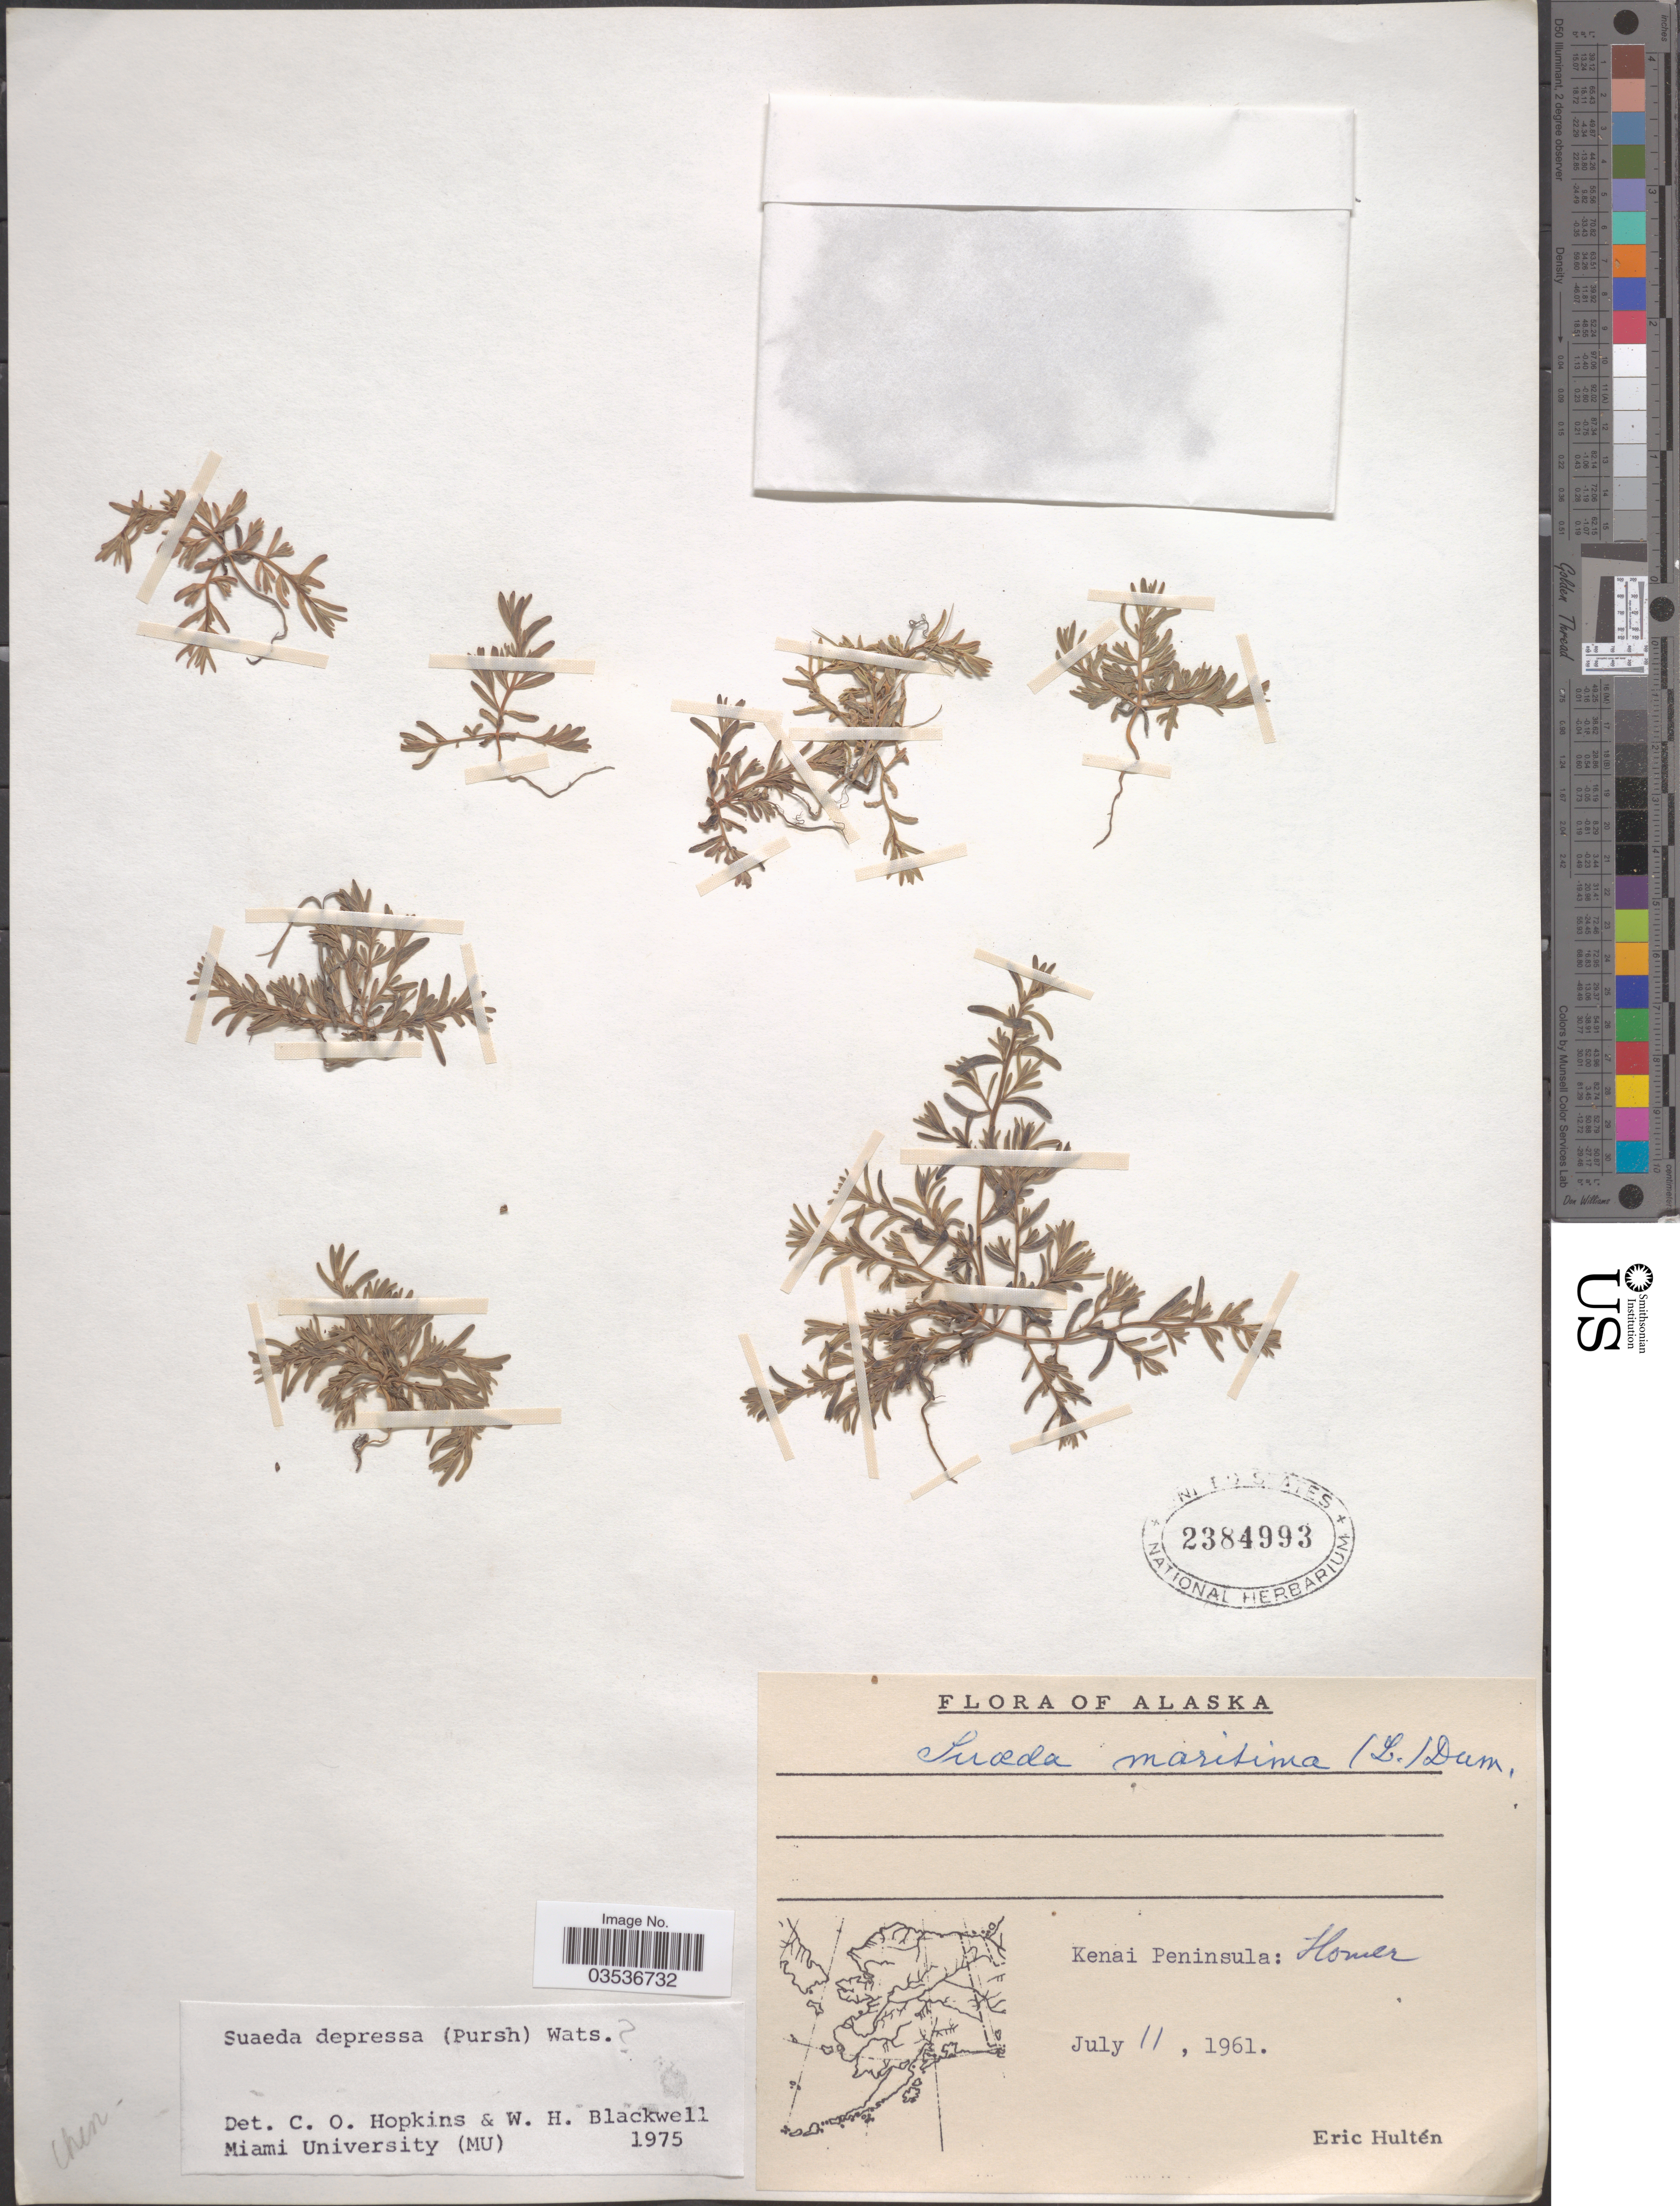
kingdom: Plantae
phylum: Tracheophyta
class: Magnoliopsida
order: Caryophyllales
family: Amaranthaceae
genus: Suaeda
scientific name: Suaeda depressa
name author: (Pursh) S. Watson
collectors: E. G. Hultén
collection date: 1961-07-11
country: United States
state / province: Alaska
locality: Kenai Peninsula: Homer.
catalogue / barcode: US 2384993